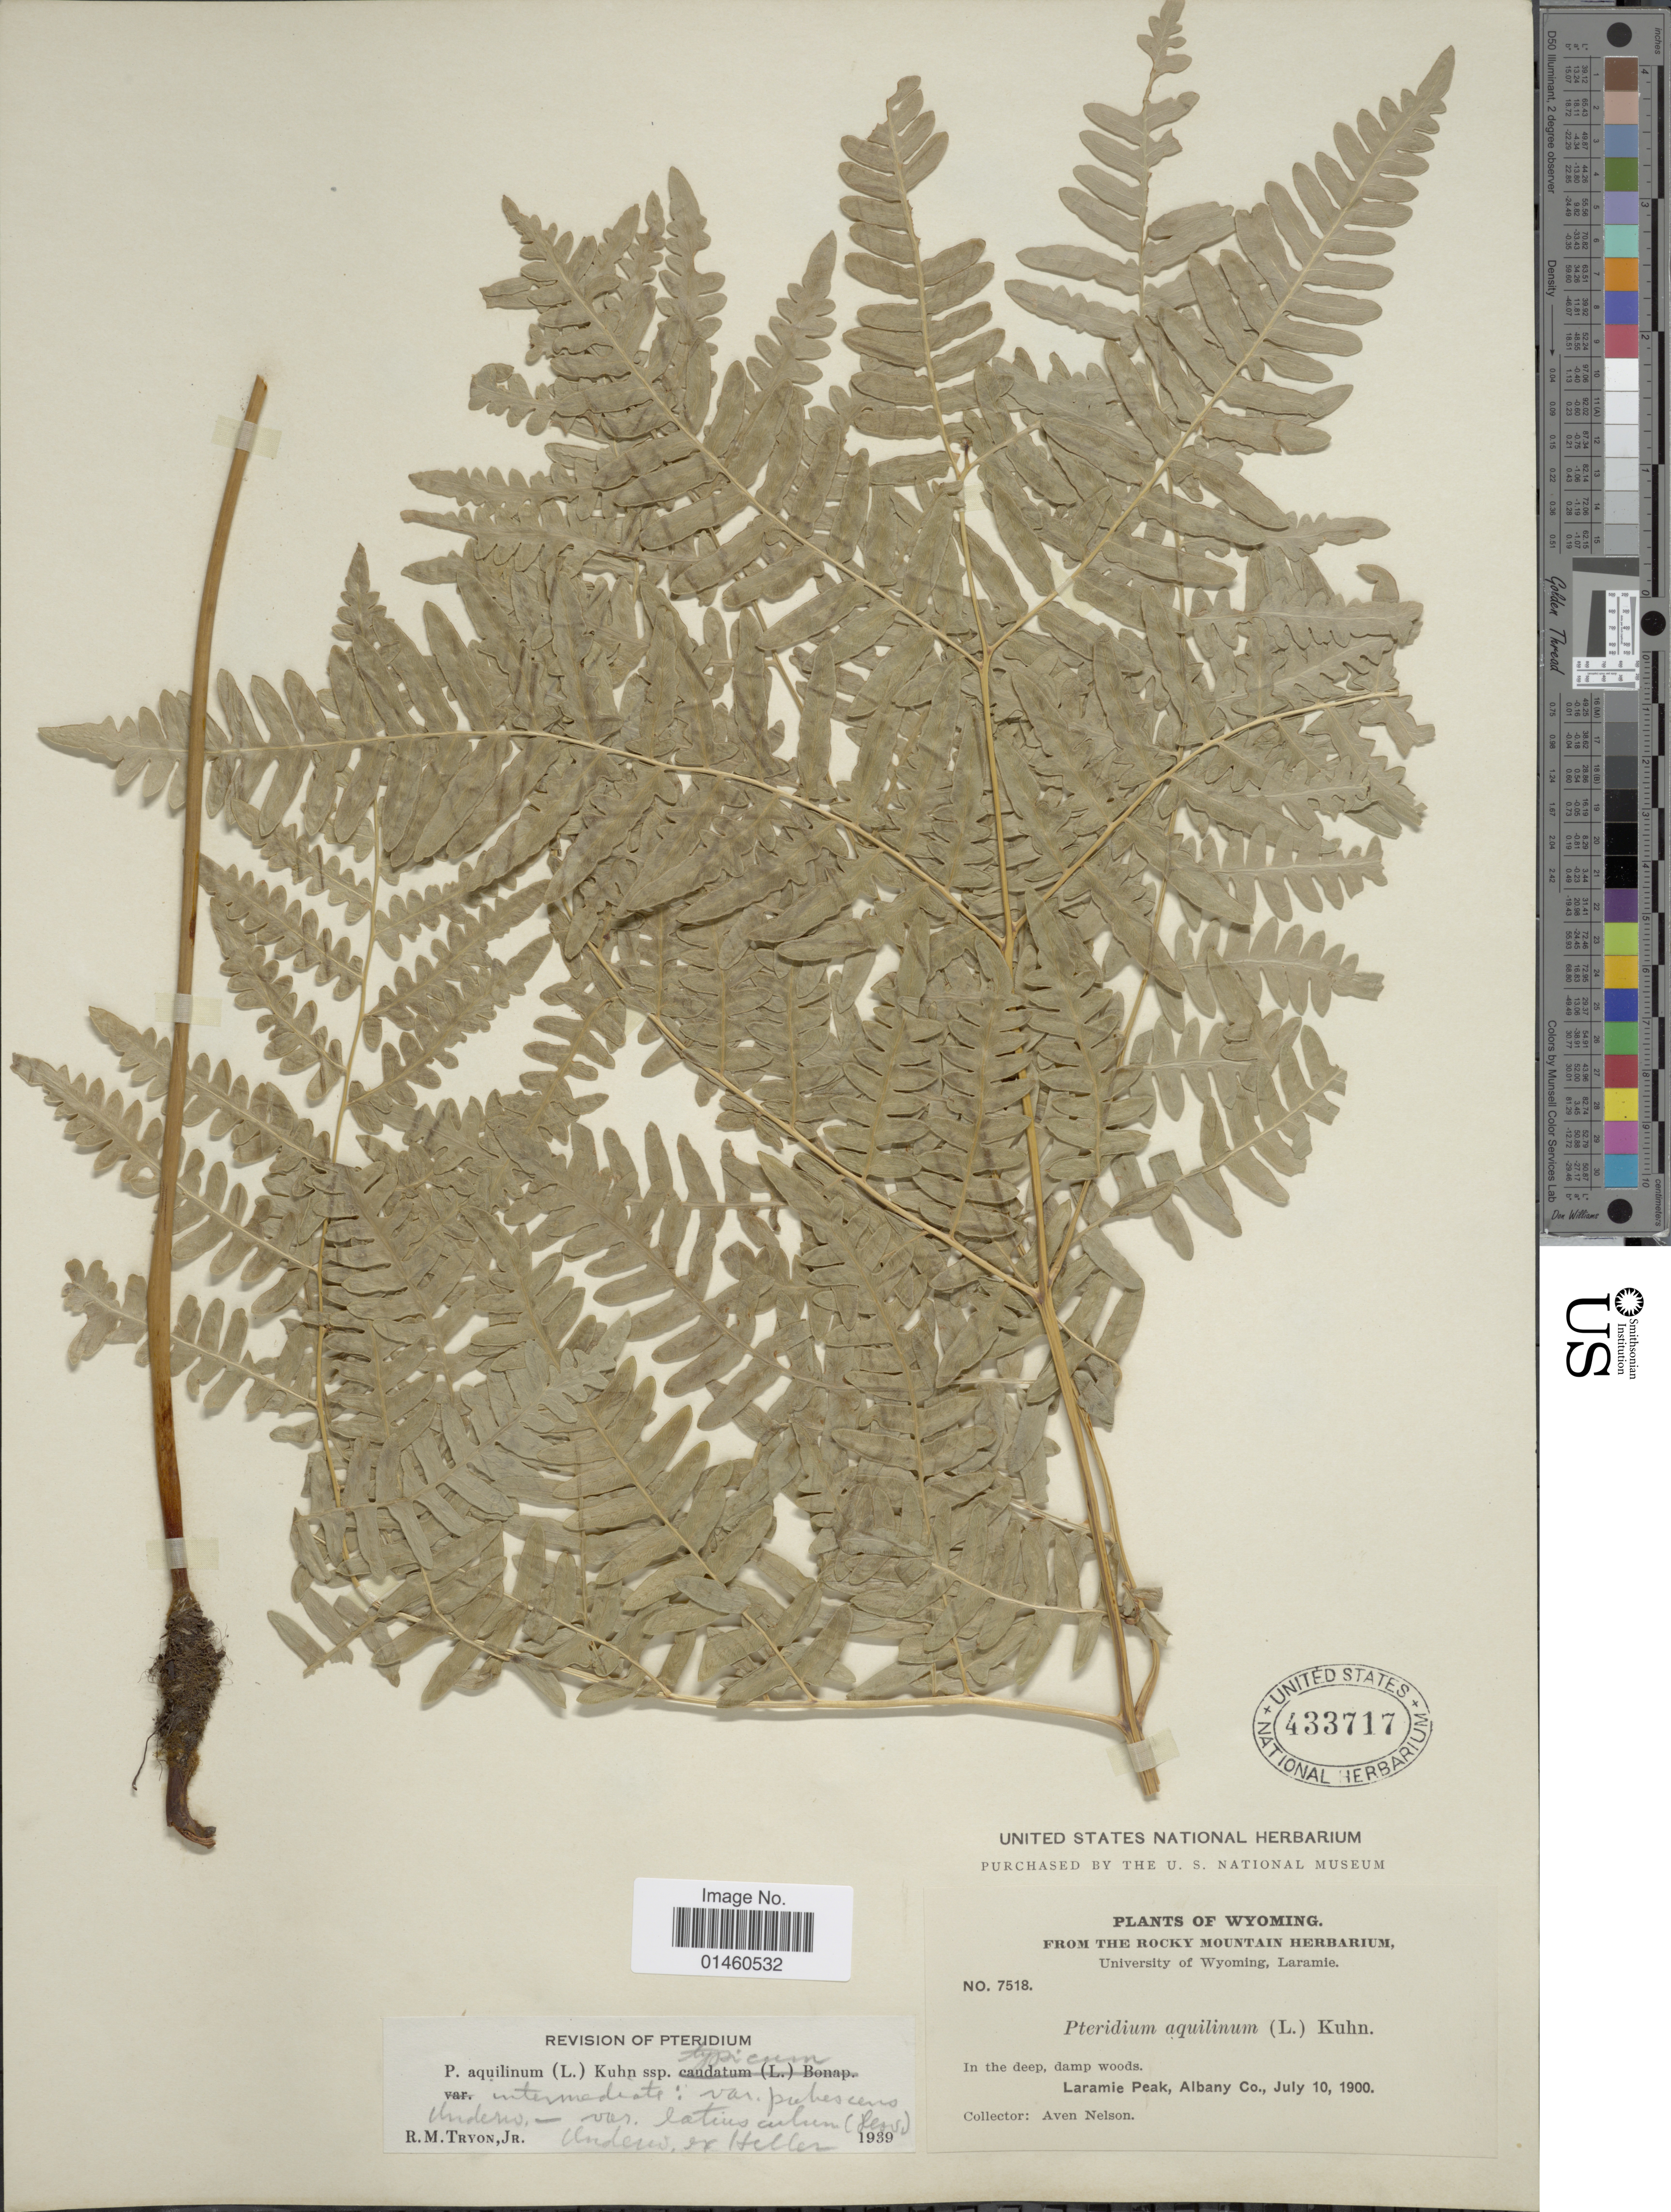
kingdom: Plantae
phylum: Tracheophyta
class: Polypodiopsida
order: Polypodiales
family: Dennstaedtiaceae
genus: Pteridium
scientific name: Pteridium pubescens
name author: (Underw.) Christenh.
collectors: A. Nelson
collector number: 7518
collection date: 1900-07-10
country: United States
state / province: Wyoming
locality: Laramie Peak, Albany Co.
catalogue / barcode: US 433717